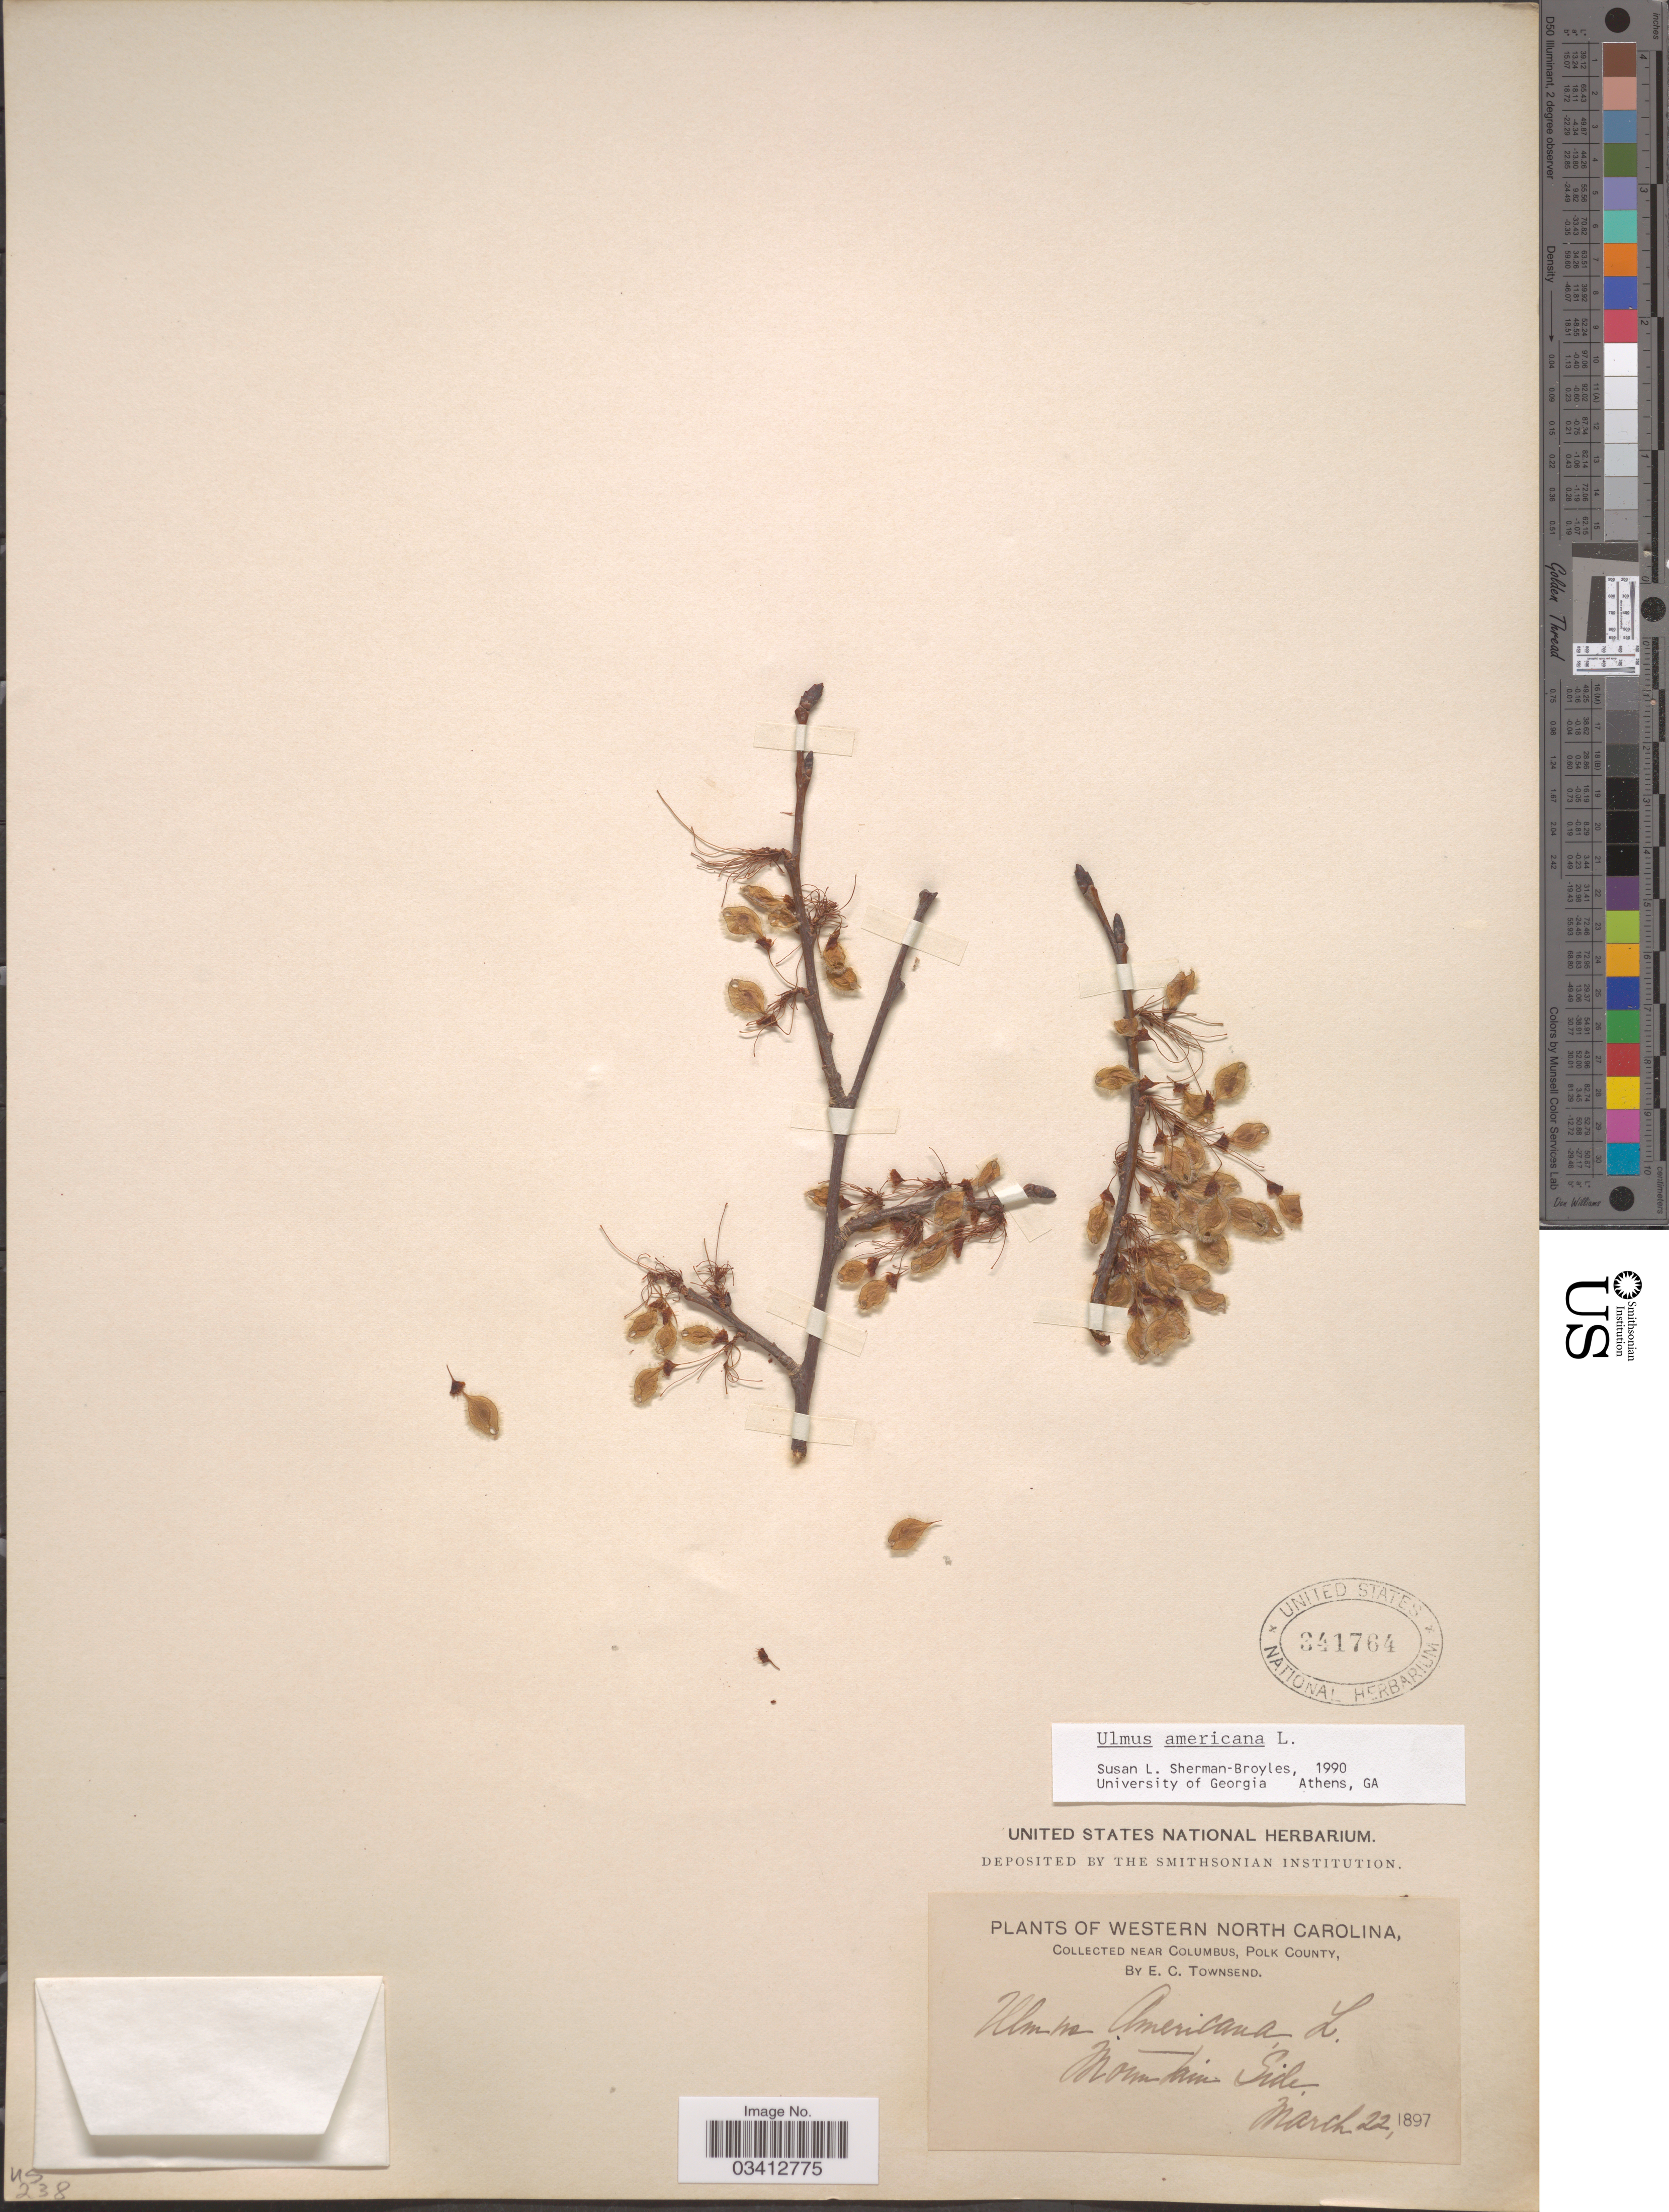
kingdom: Plantae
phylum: Tracheophyta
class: Magnoliopsida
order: Rosales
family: Ulmaceae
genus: Ulmus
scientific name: Ulmus americana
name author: L.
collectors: E. C. Townsend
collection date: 1897-03-22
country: United States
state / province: North Carolina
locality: Western North Carolina. Near Columbus, Polk County. Mountain Side.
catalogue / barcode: US 341764